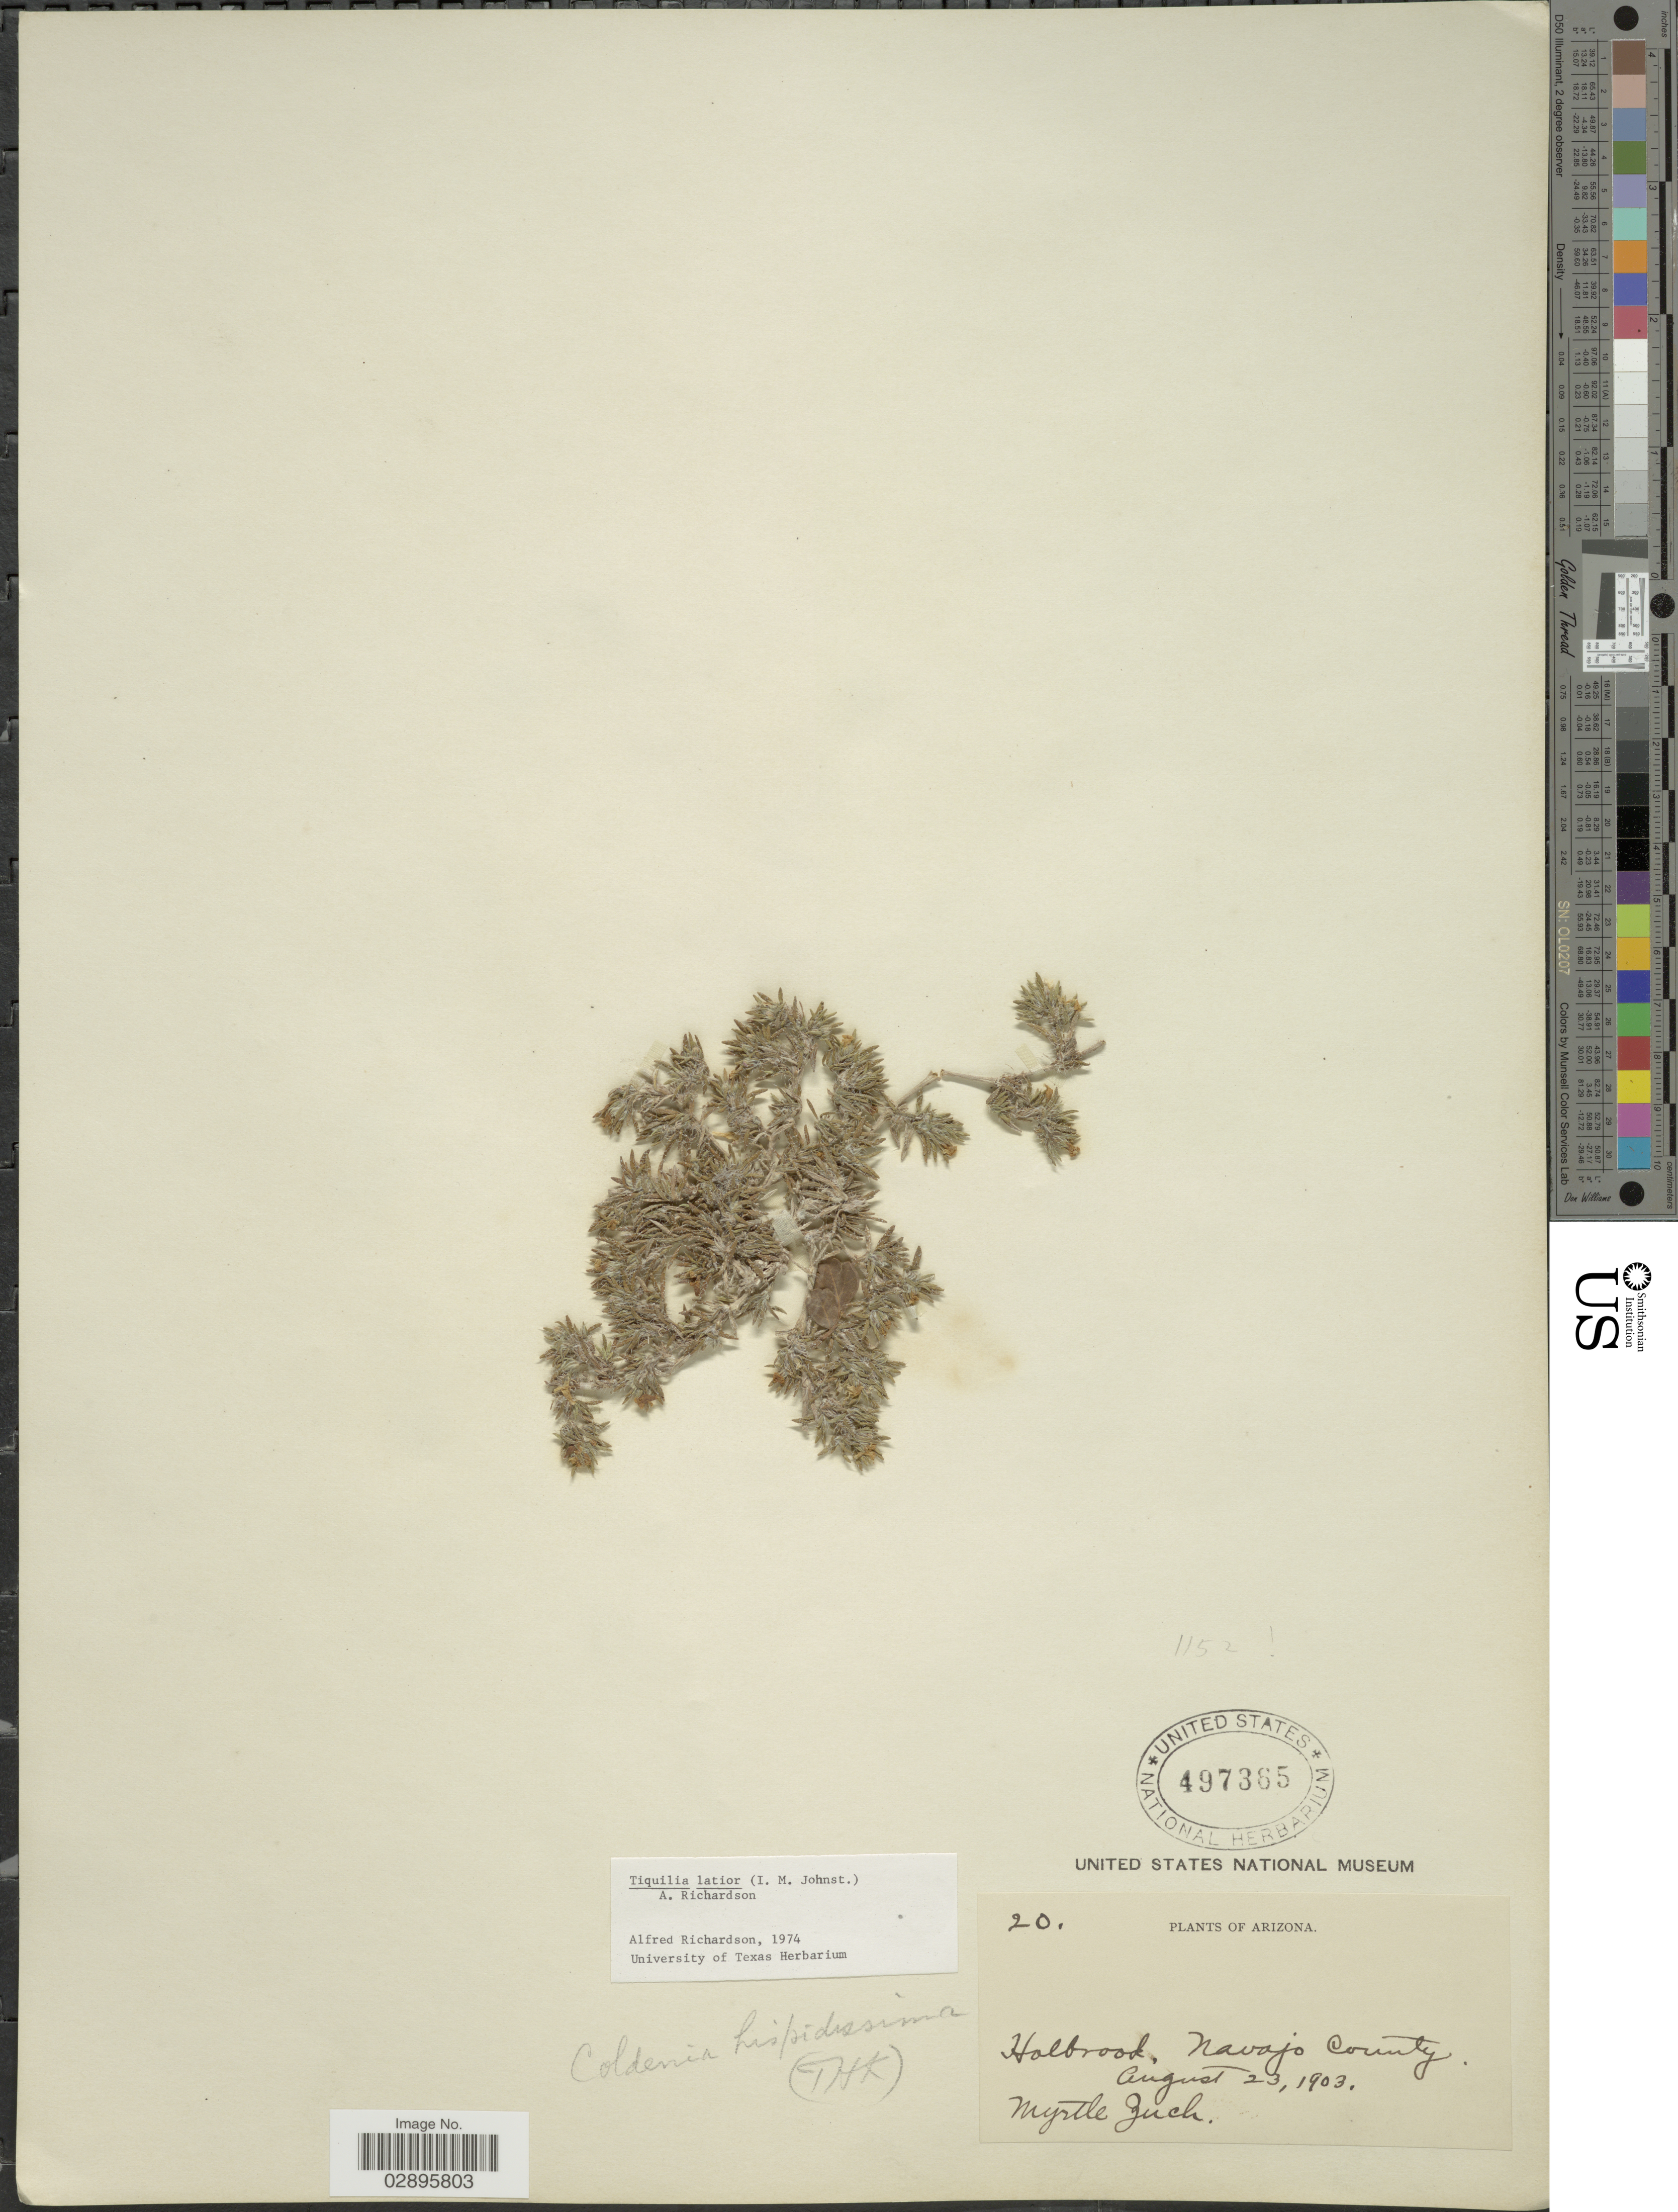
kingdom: Plantae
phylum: Tracheophyta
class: Magnoliopsida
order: Boraginales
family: Ehretiaceae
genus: Tiquilia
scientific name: Tiquilia latior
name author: (I.M. Johnst.) A.T. Richardson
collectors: M. Zuck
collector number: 20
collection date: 1903-08-23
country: United States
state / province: Arizona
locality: Holbrook, Navajo County.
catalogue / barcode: US 497365